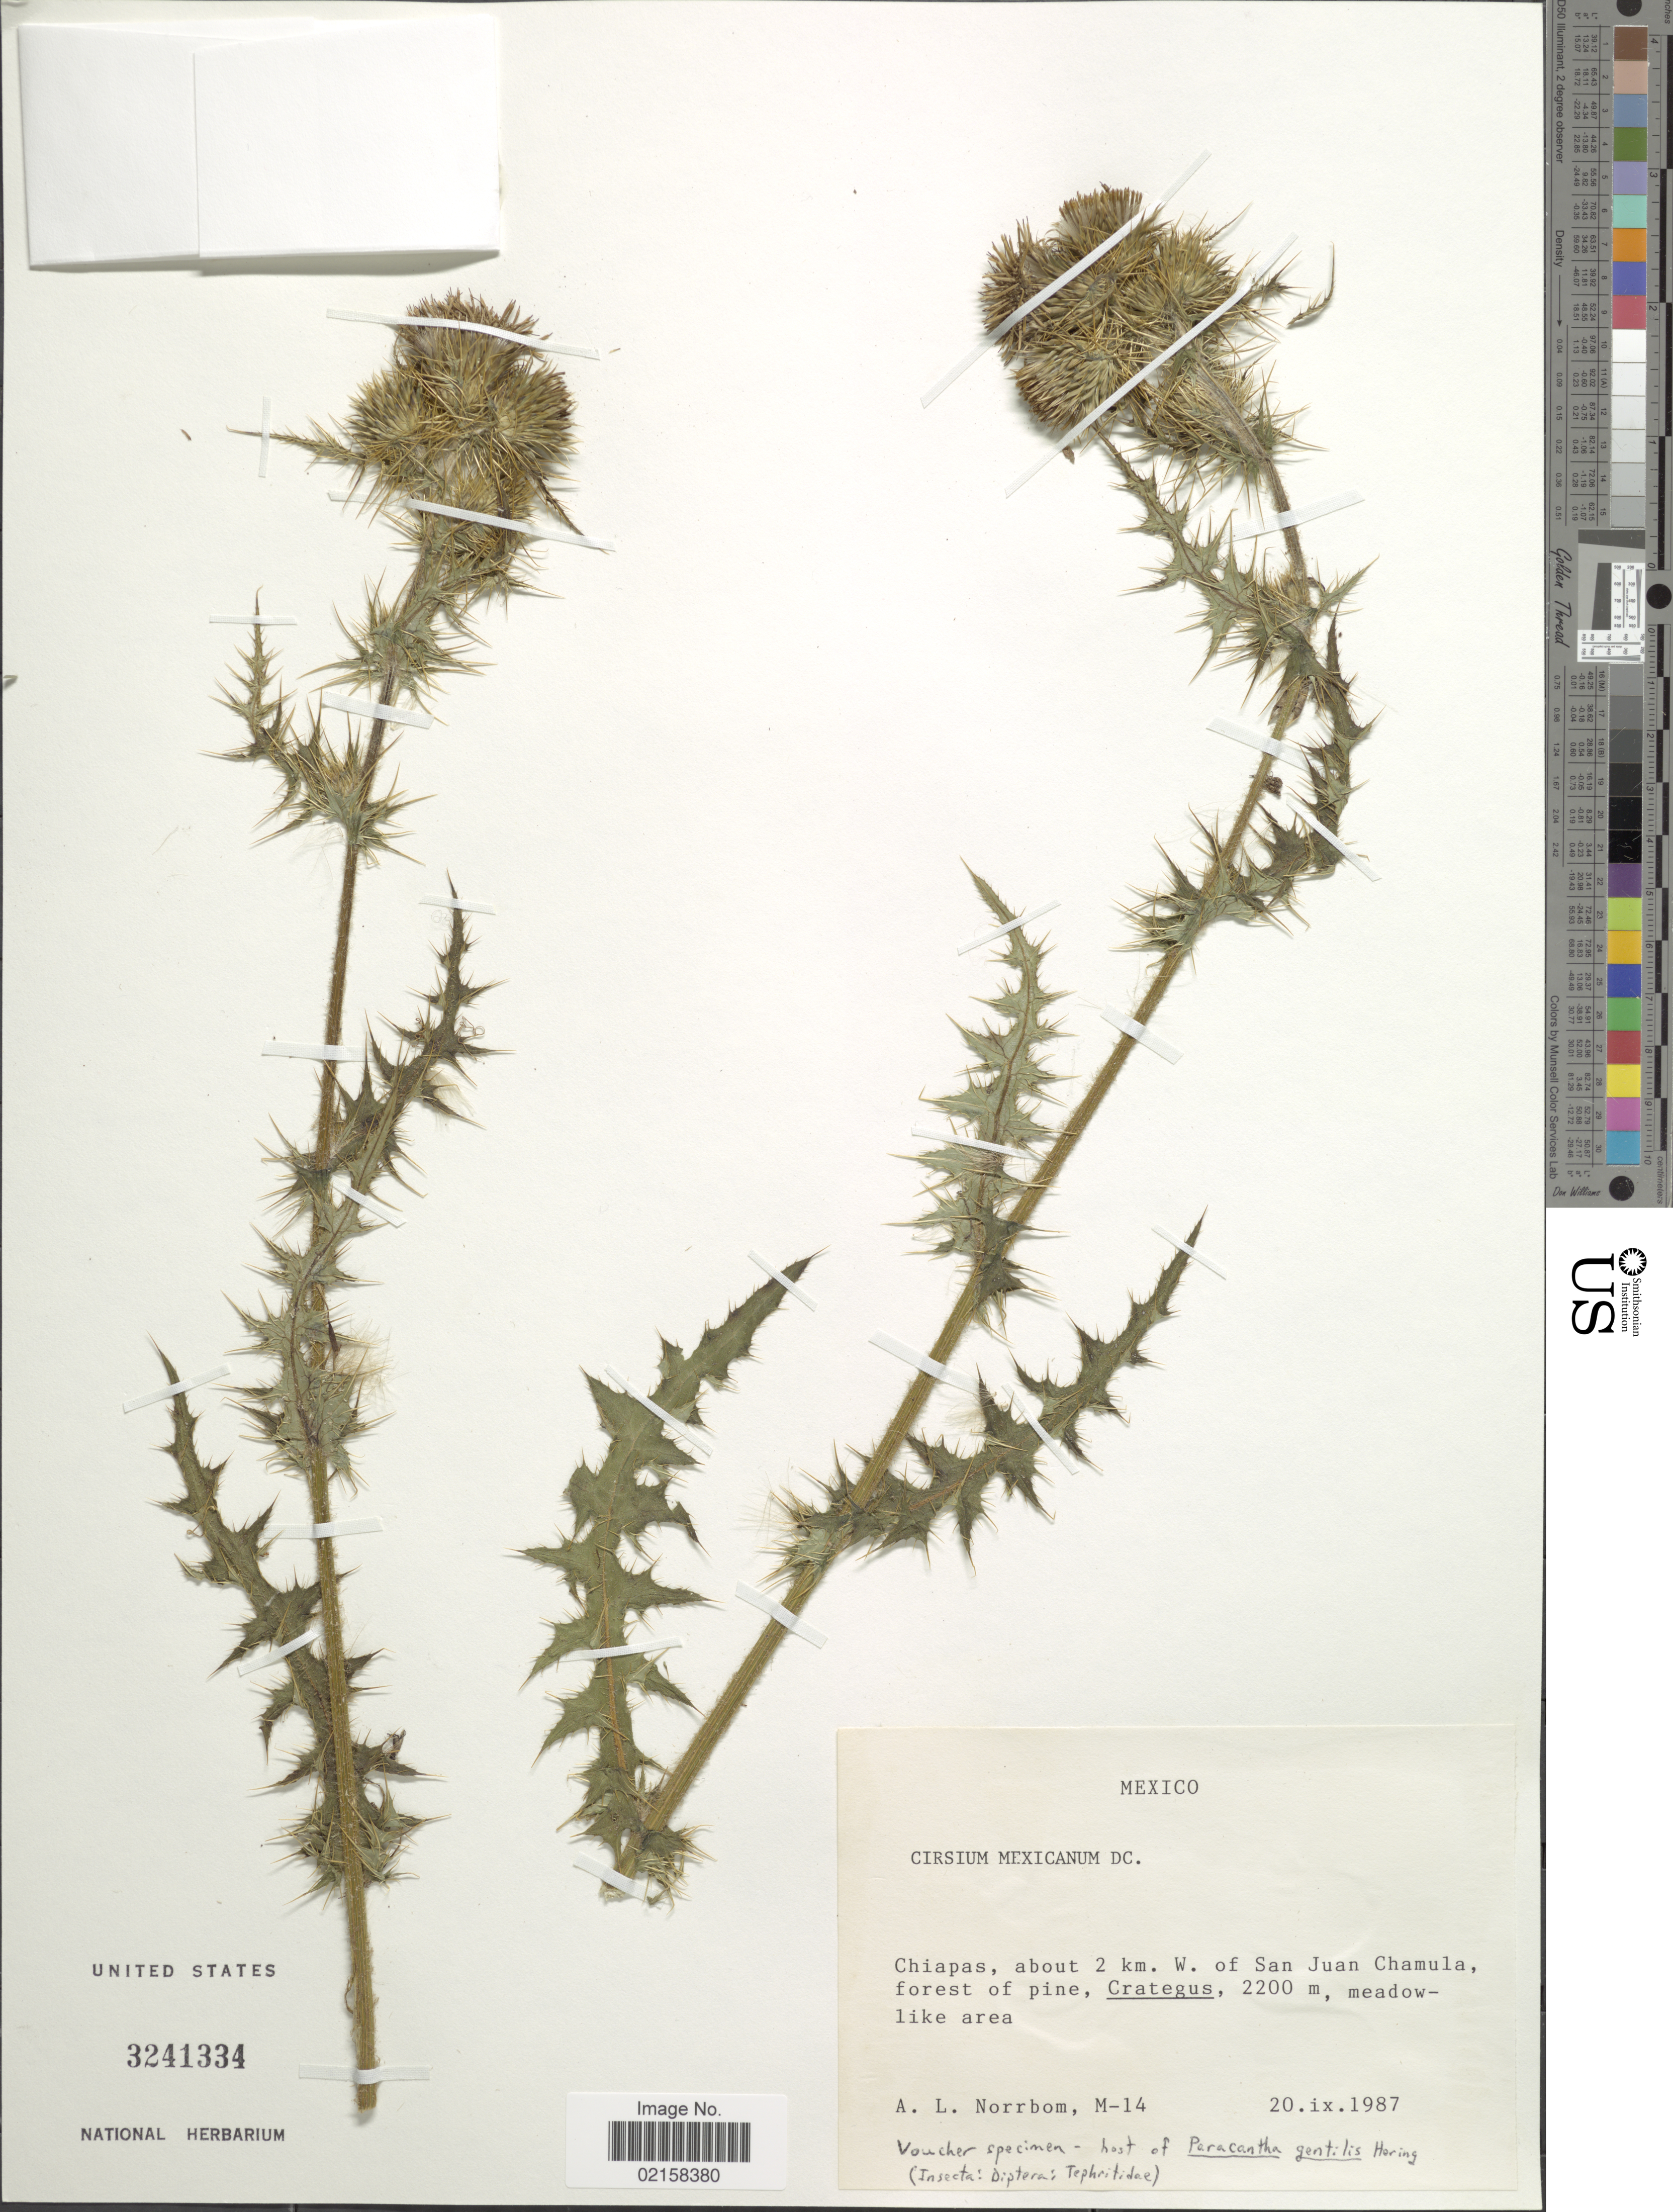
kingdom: Plantae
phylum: Tracheophyta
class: Magnoliopsida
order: Asterales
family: Asteraceae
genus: Cirsium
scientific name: Cirsium mexicanum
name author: DC.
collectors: A. L. Norrbom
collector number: M-14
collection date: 1987-09-20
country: Mexico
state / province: Chiapas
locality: About 2 km. W. of San Juan Chamula, forest of pine.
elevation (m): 2200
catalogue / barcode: US 3241334